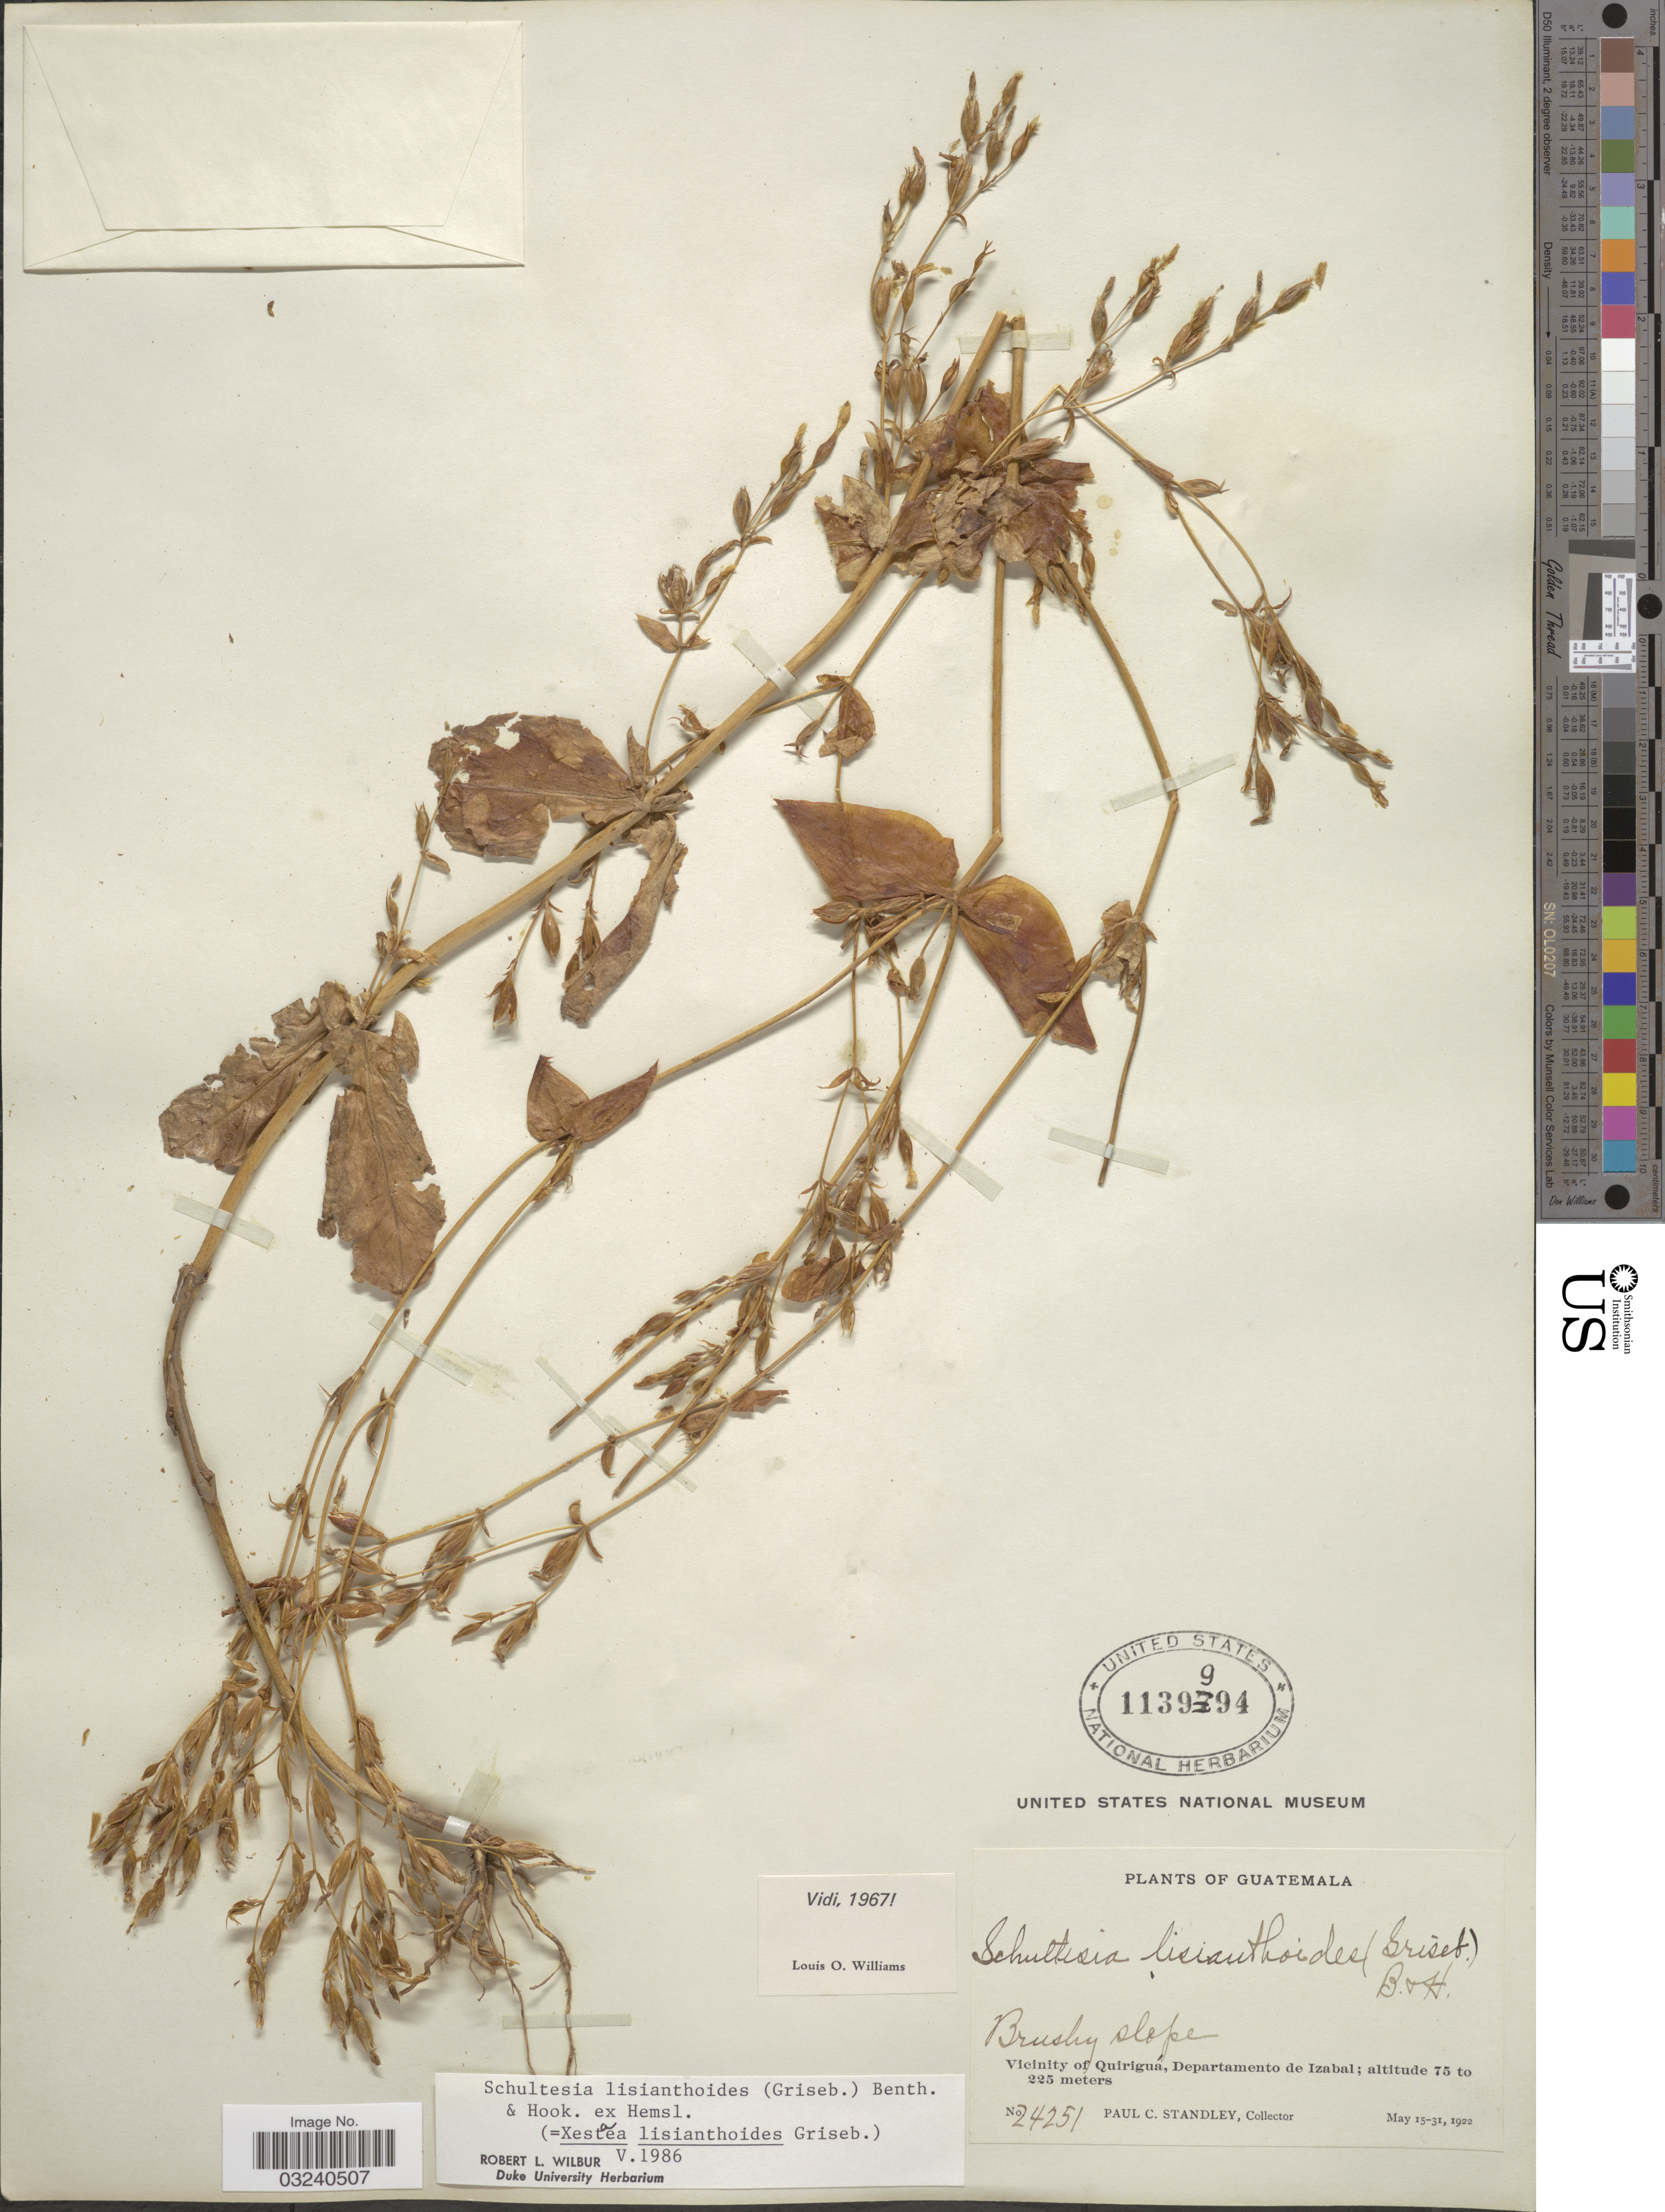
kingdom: Plantae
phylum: Tracheophyta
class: Magnoliopsida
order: Gentianales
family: Gentianaceae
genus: Schultesia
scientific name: Schultesia lisianthoides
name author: (Griseb.) Benth. & Hook. f. ex Hemsl.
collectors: P. C. Standley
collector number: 24251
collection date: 1922-05-15/1922-05-31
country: Guatemala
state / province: Izabal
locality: Vicinity of Quiriguá, Departamento de Izabal.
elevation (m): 75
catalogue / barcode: US 1139994